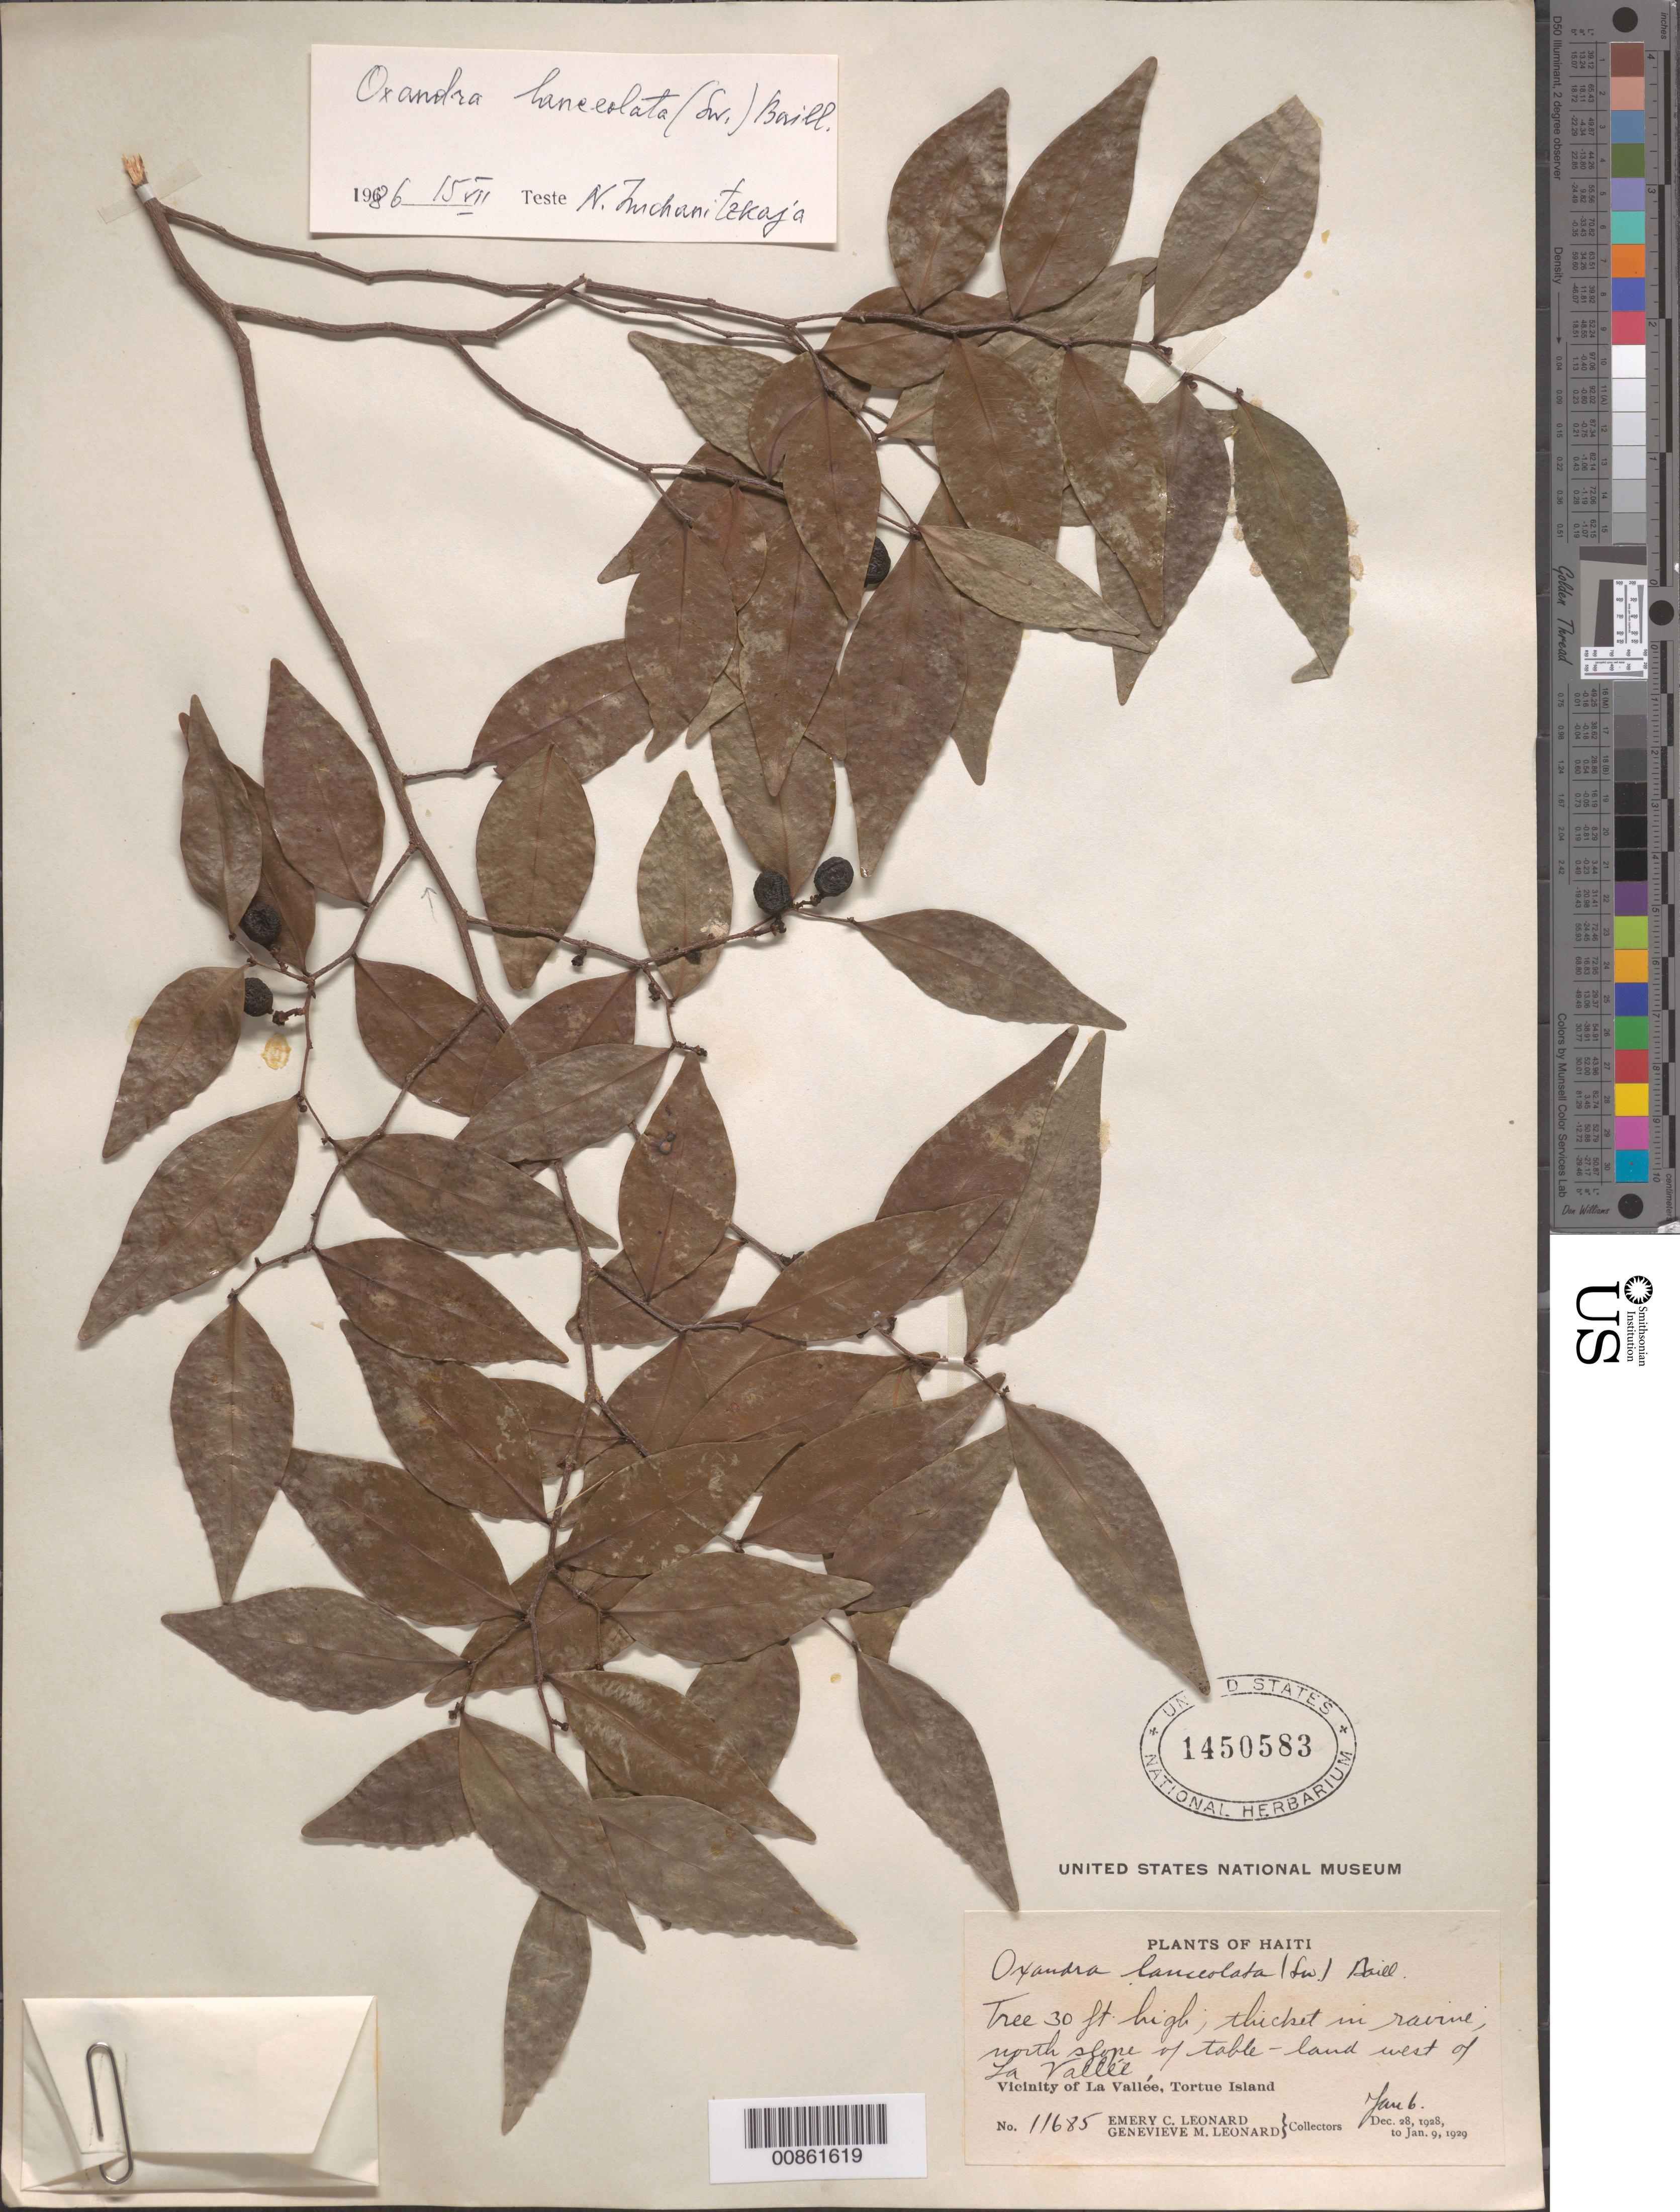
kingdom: Plantae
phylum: Tracheophyta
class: Magnoliopsida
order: Magnoliales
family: Annonaceae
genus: Oxandra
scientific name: Oxandra lanceolata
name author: (Sw.) Baill.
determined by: Imchanitzkaja, N.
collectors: E. C. Leonard & G. M. Leonard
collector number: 11685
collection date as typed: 06 Jan 1929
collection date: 1929-01-06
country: Haiti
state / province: Nord-Óuest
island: Île de la Tortue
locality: Vicinity of La Vallée, Tortue Island. North slope of table-land west of La Vallée.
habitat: Thicket in ravine. North slope of table-land.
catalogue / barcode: US 1450583